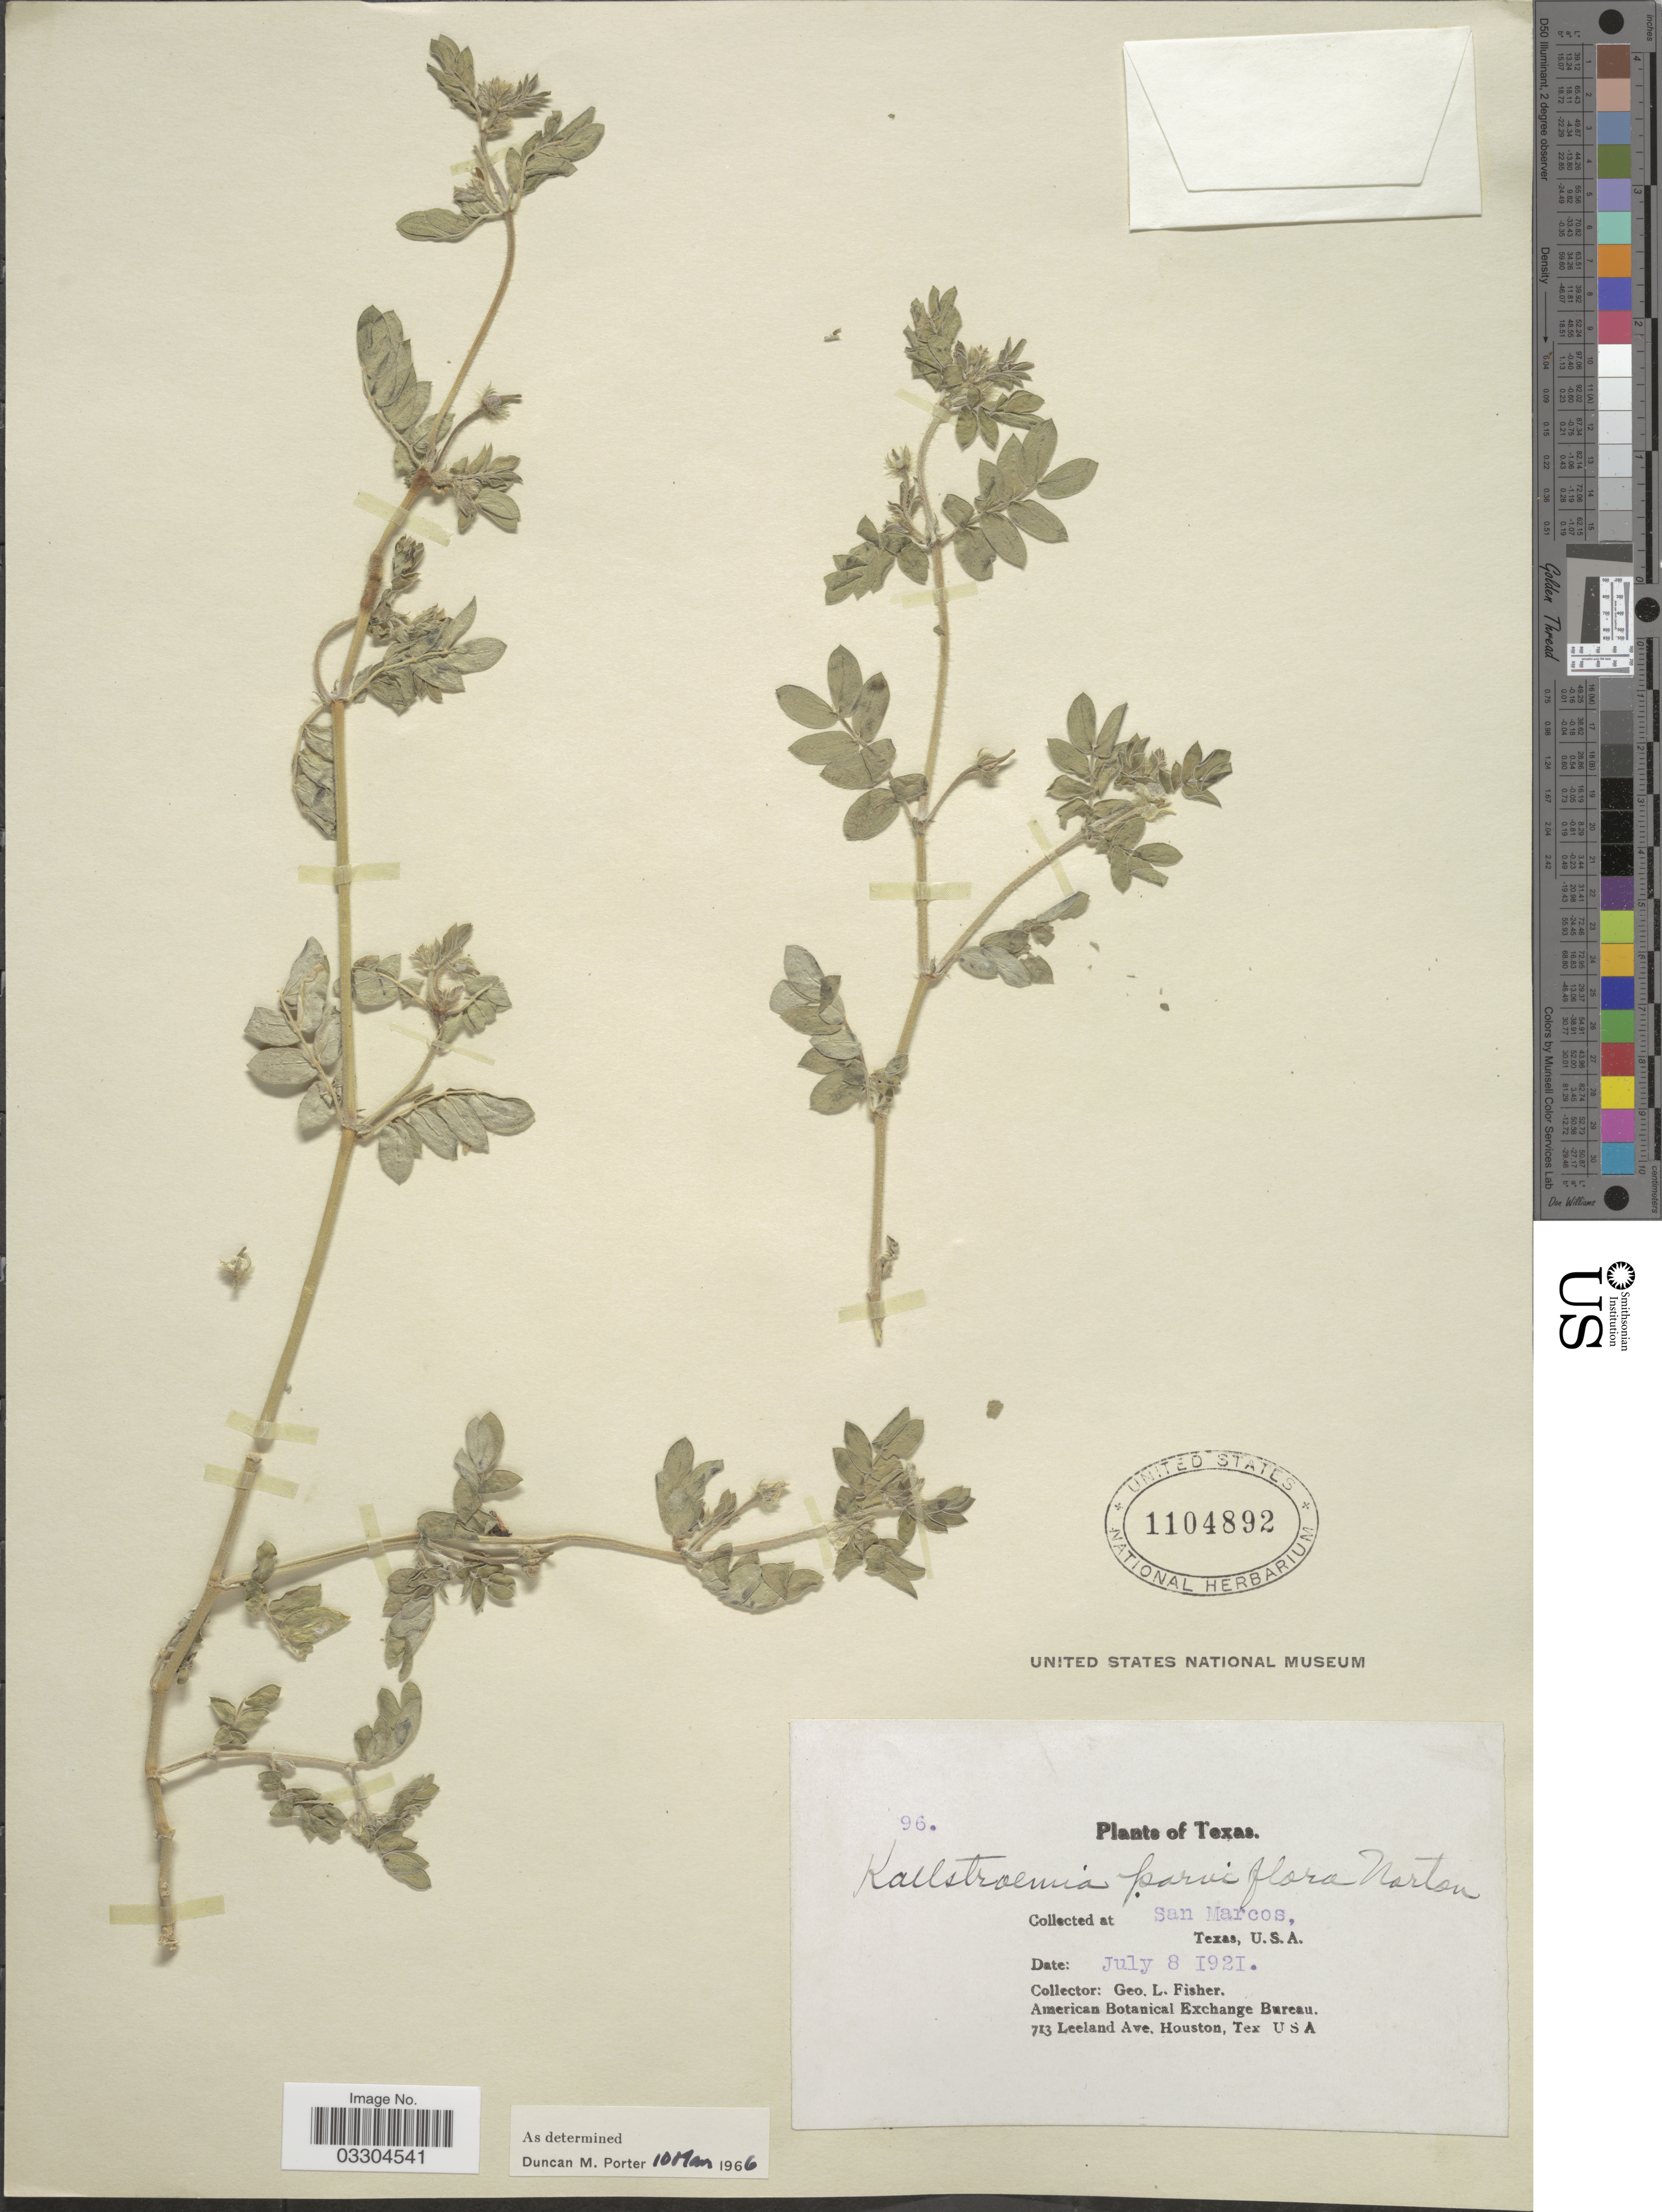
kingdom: Plantae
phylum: Tracheophyta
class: Magnoliopsida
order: Zygophyllales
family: Zygophyllaceae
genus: Kallstroemia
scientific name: Kallstroemia parviflora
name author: Norton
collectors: G. L. Fisher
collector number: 96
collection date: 1921-07-08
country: United States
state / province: Texas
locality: San Marcos.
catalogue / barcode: US 1104892